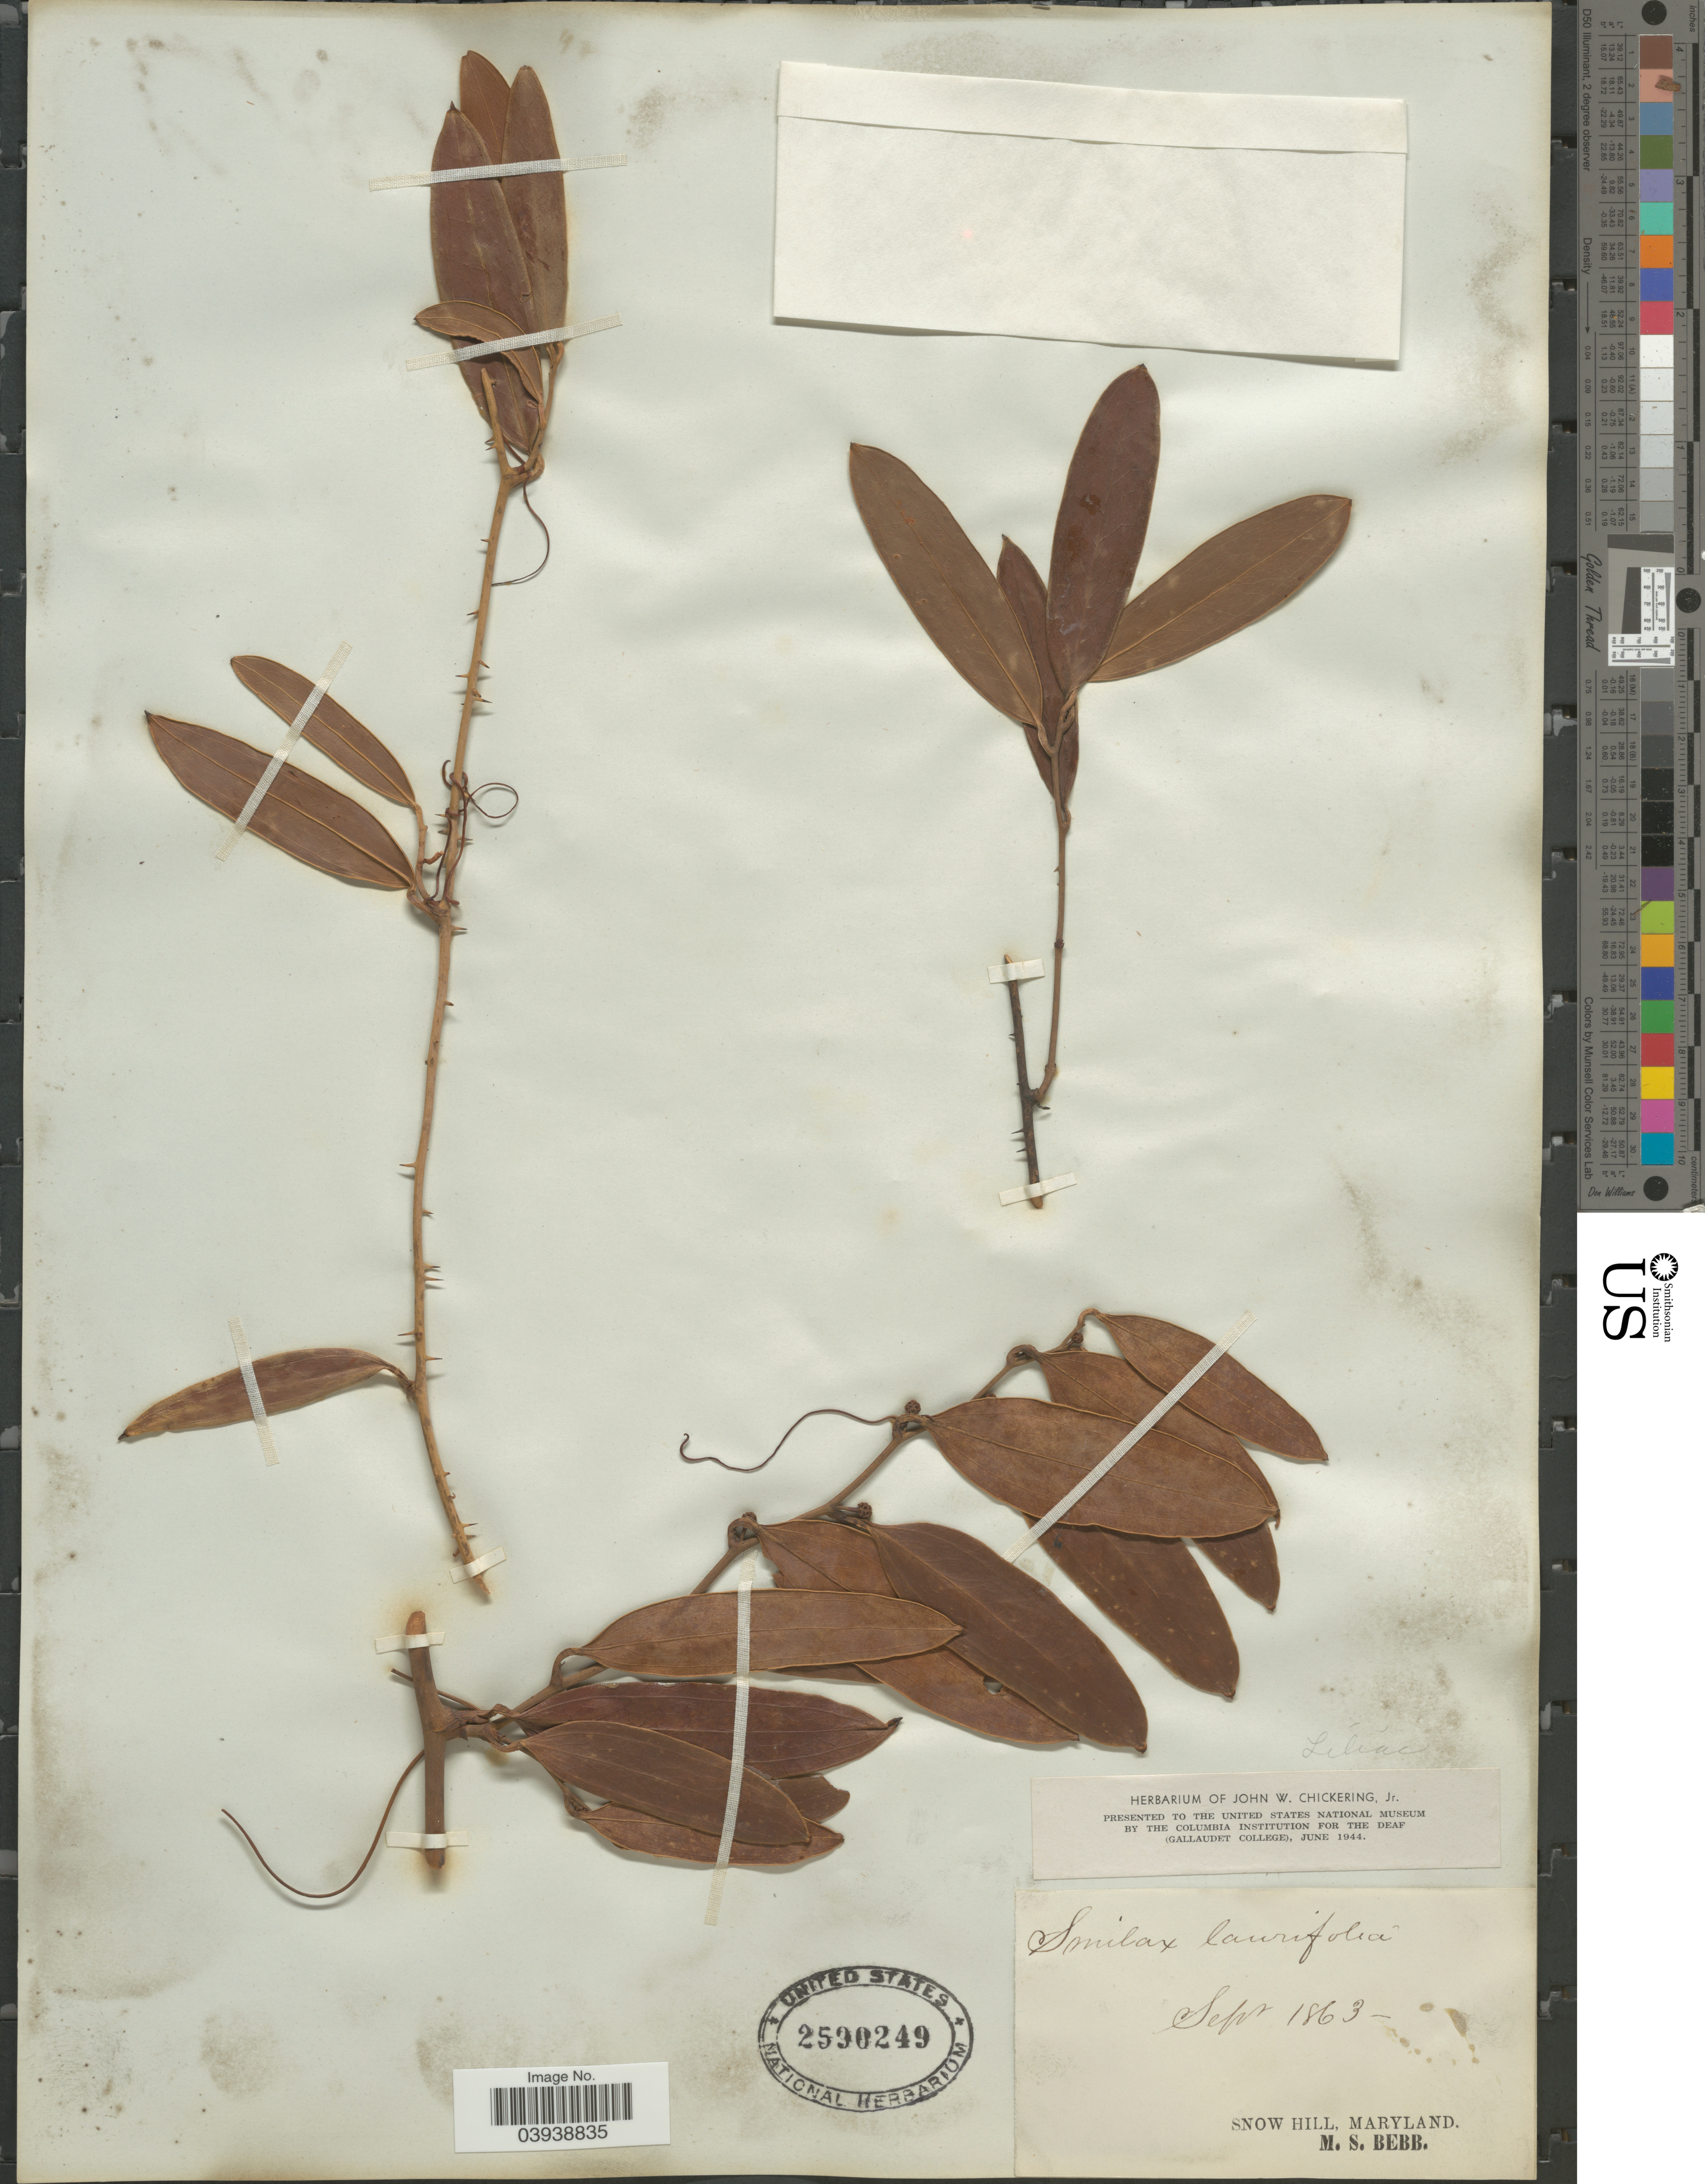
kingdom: Plantae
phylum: Tracheophyta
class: Liliopsida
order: Liliales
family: Smilacaceae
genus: Smilax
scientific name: Smilax laurifolia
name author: L.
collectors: M. Bebb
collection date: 1863-09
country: United States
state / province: Maryland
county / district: Worcester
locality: Snow Hill.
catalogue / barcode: US 2590249